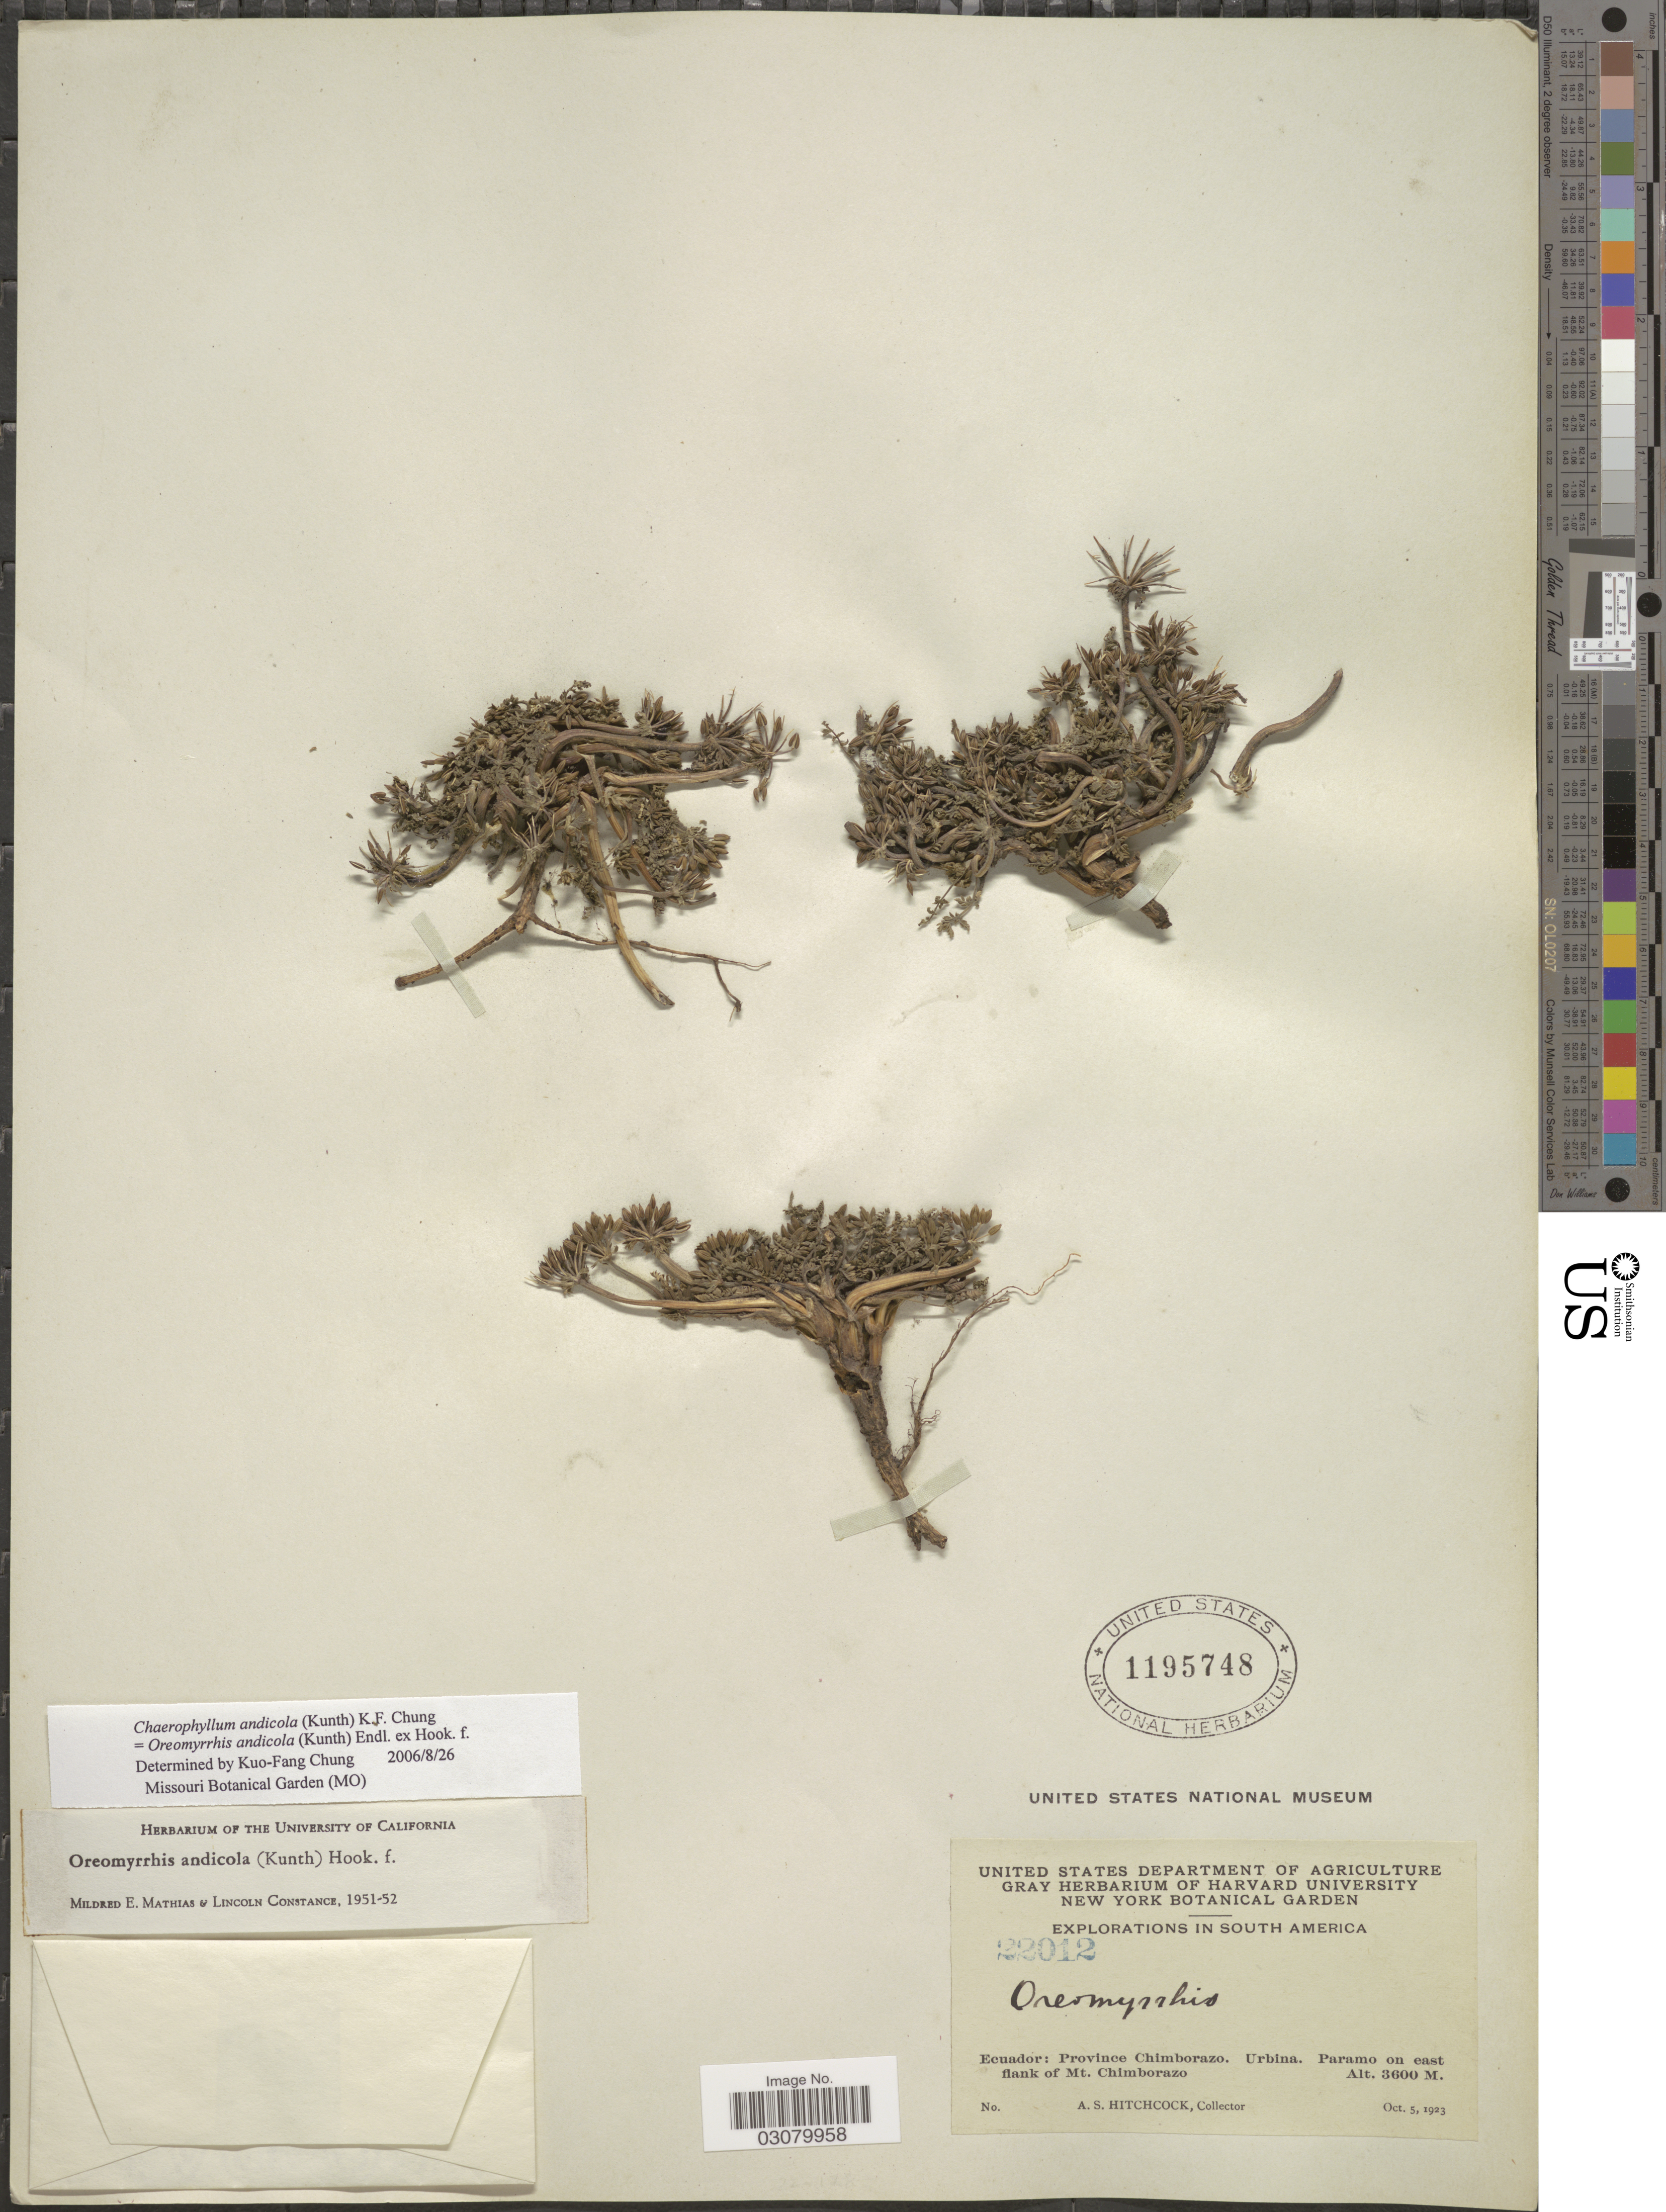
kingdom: Plantae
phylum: Tracheophyta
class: Magnoliopsida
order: Apiales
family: Apiaceae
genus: Oreomyrrhis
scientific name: Oreomyrrhis andicola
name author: (Kunth) Endl. ex Hook. f.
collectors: A. S. Hitchcock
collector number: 22012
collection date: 1923-10-05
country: Ecuador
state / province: Chimborazo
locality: Urbina. Paramo on east flank of Mt. Chimborazo.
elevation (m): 3600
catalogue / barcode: US 1195748